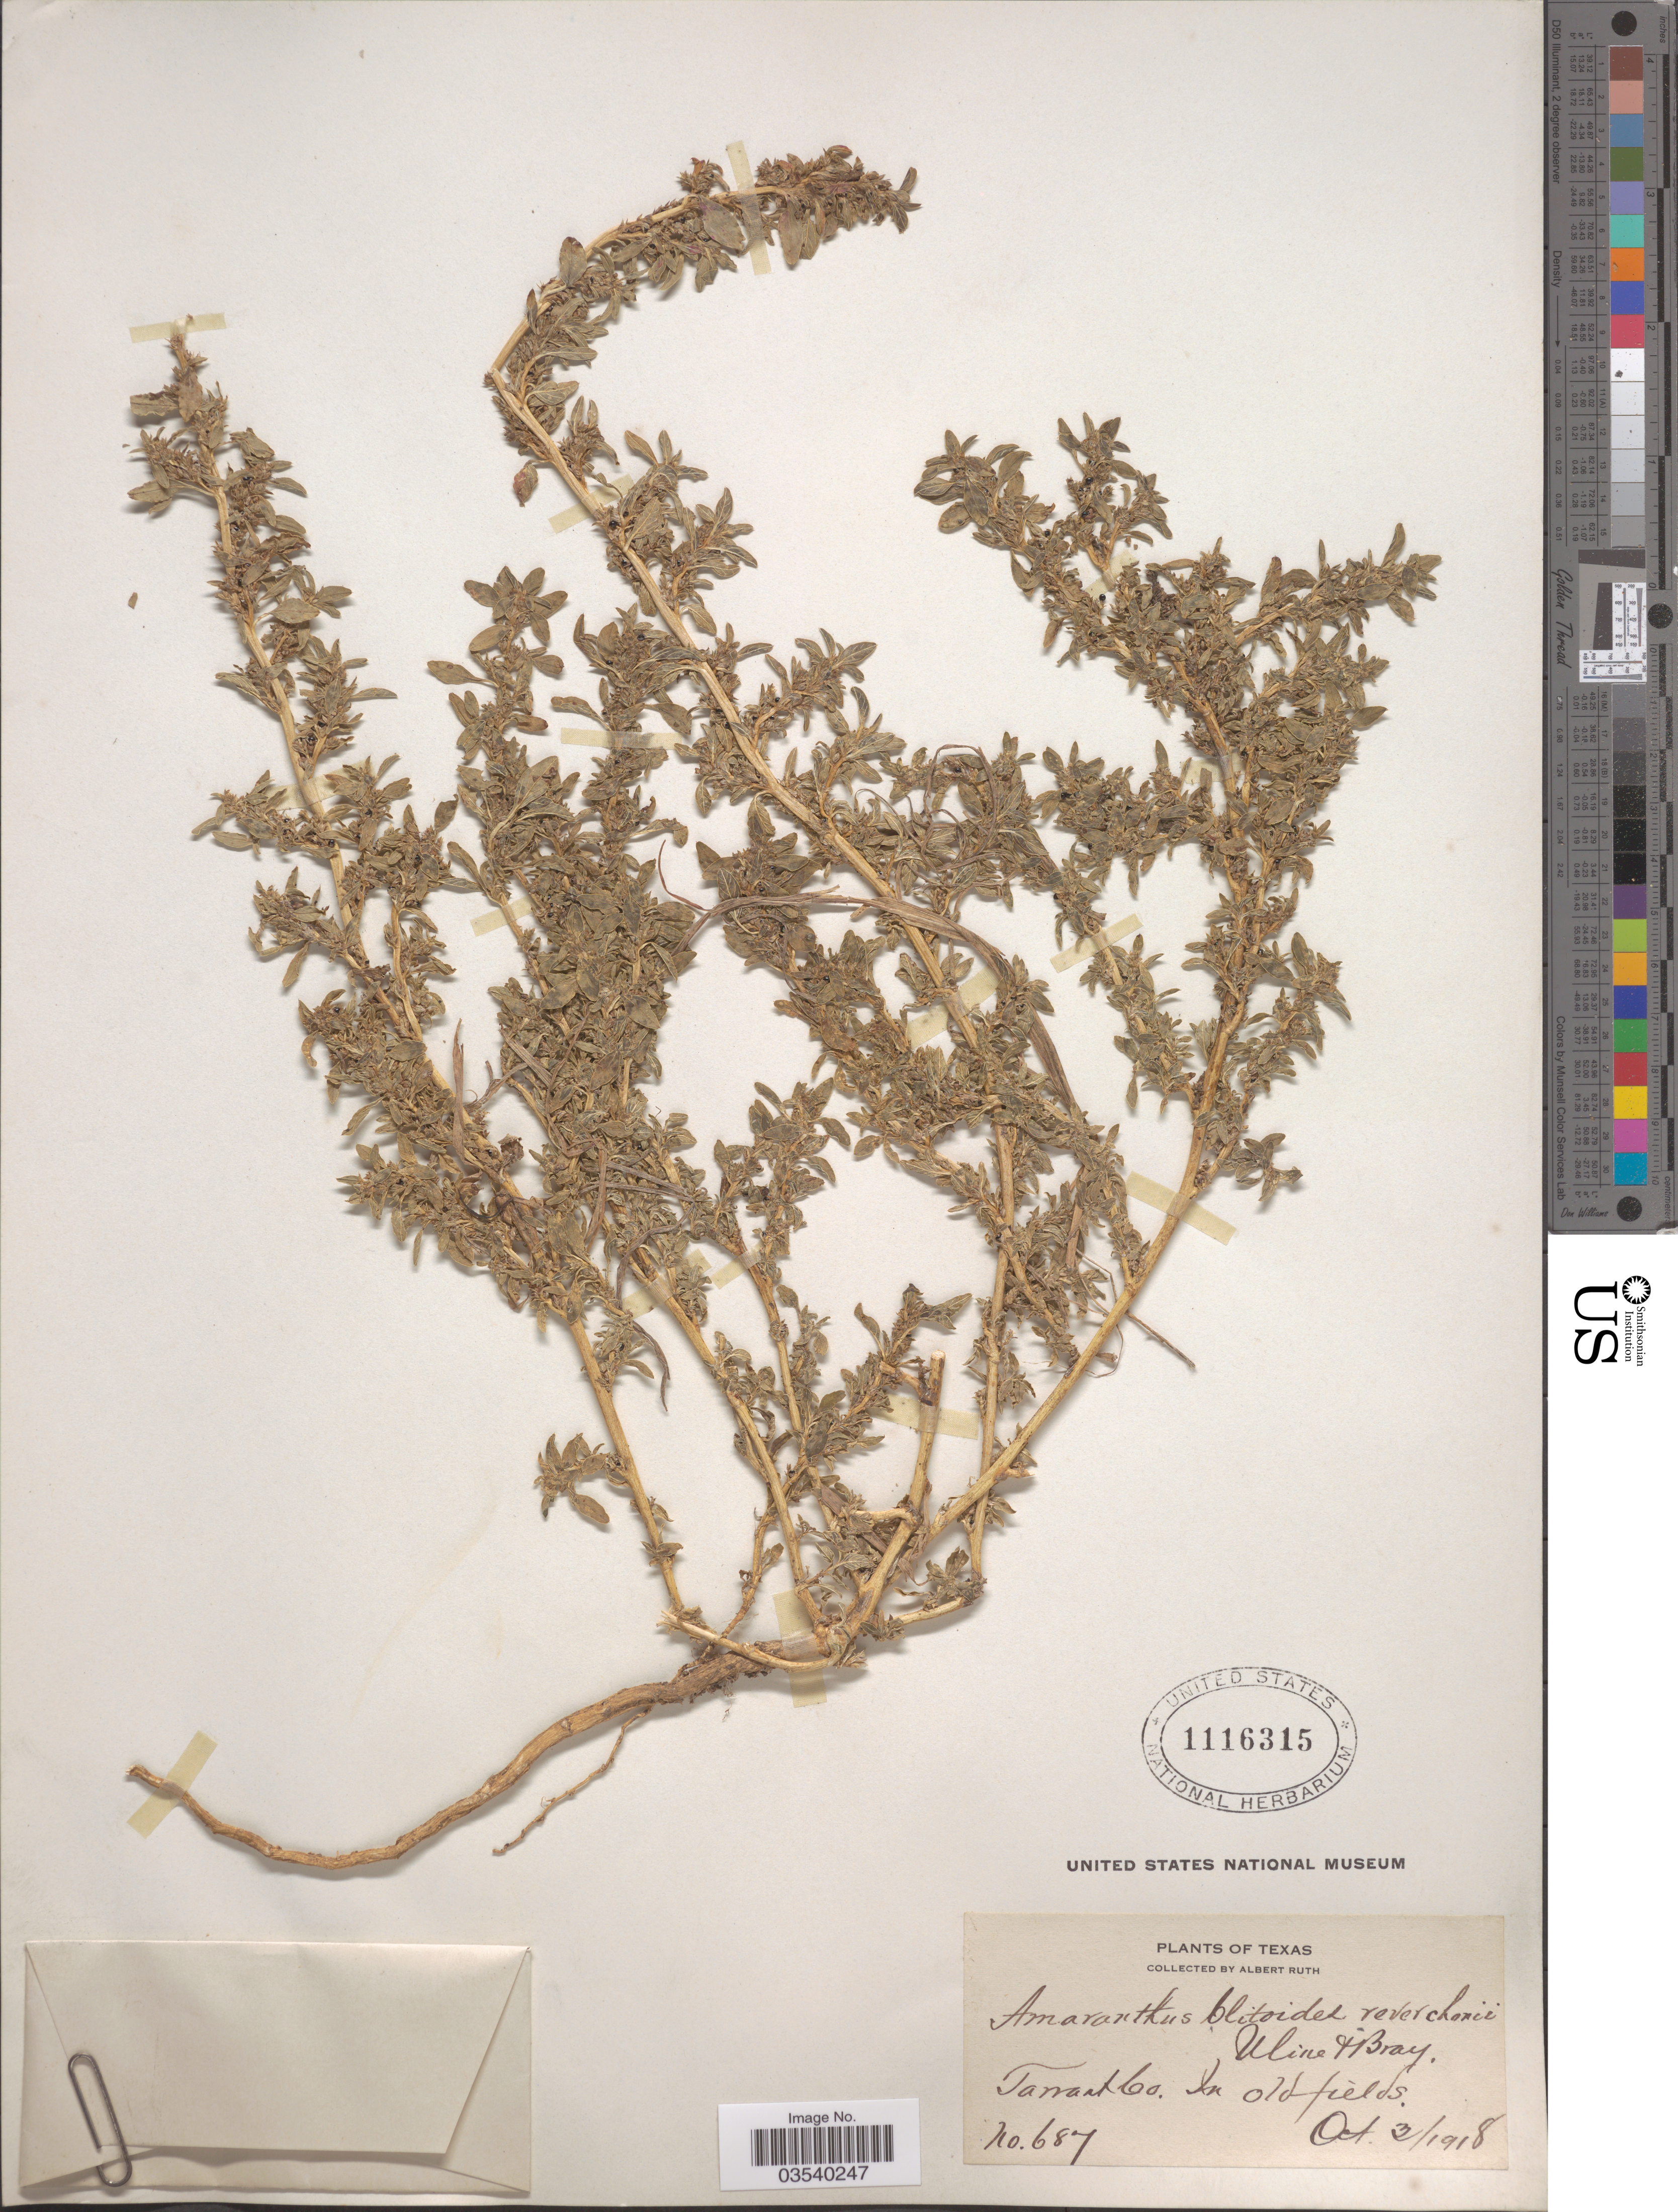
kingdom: Plantae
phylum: Tracheophyta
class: Magnoliopsida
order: Caryophyllales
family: Amaranthaceae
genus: Amaranthus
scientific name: Amaranthus blitoides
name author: S. Watson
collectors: A. Ruth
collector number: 687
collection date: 1918-10-03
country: United States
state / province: Texas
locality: Tarrant Co., In old fields.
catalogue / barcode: US 1116315